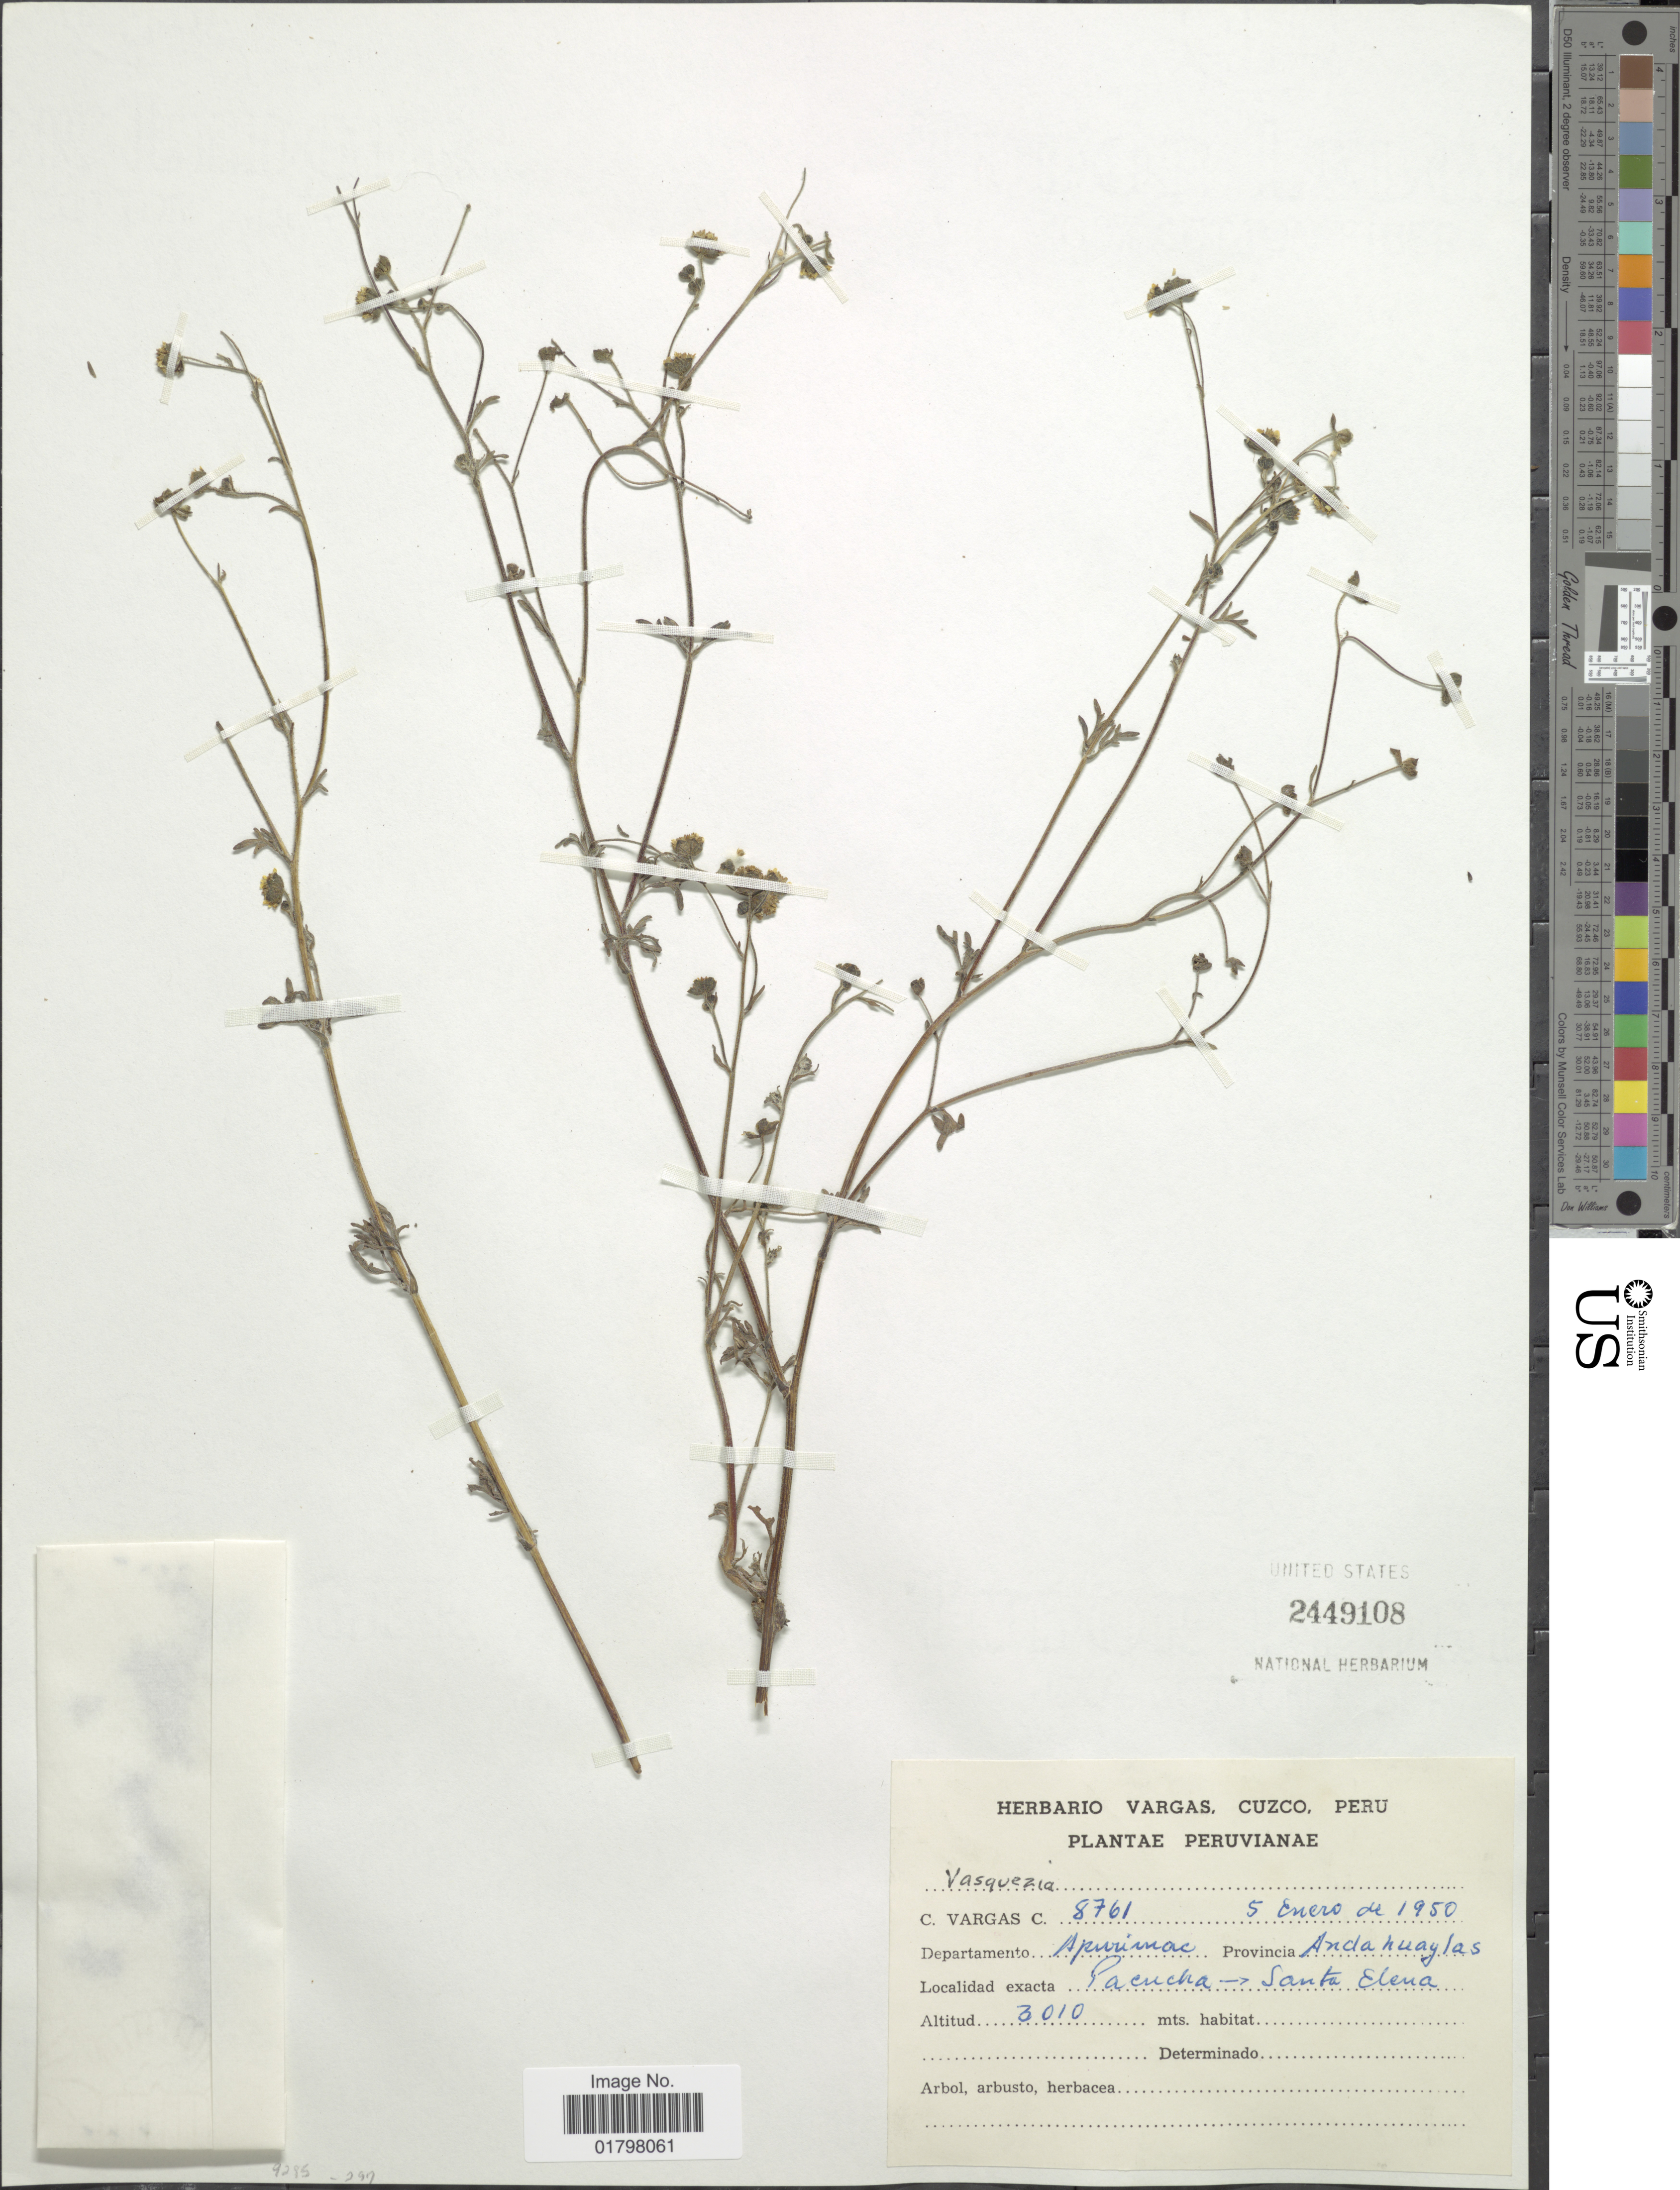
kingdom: Plantae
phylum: Tracheophyta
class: Magnoliopsida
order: Asterales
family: Asteraceae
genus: Vasquesia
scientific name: Vasquesia sp.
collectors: C. Vargas Calderón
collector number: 8761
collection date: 1950-01-05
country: Peru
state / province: Apurímac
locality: Departamento Apurimac. Provincia Andahuaylas. Pacucha - Santa Elena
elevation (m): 3010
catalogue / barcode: US 2449108